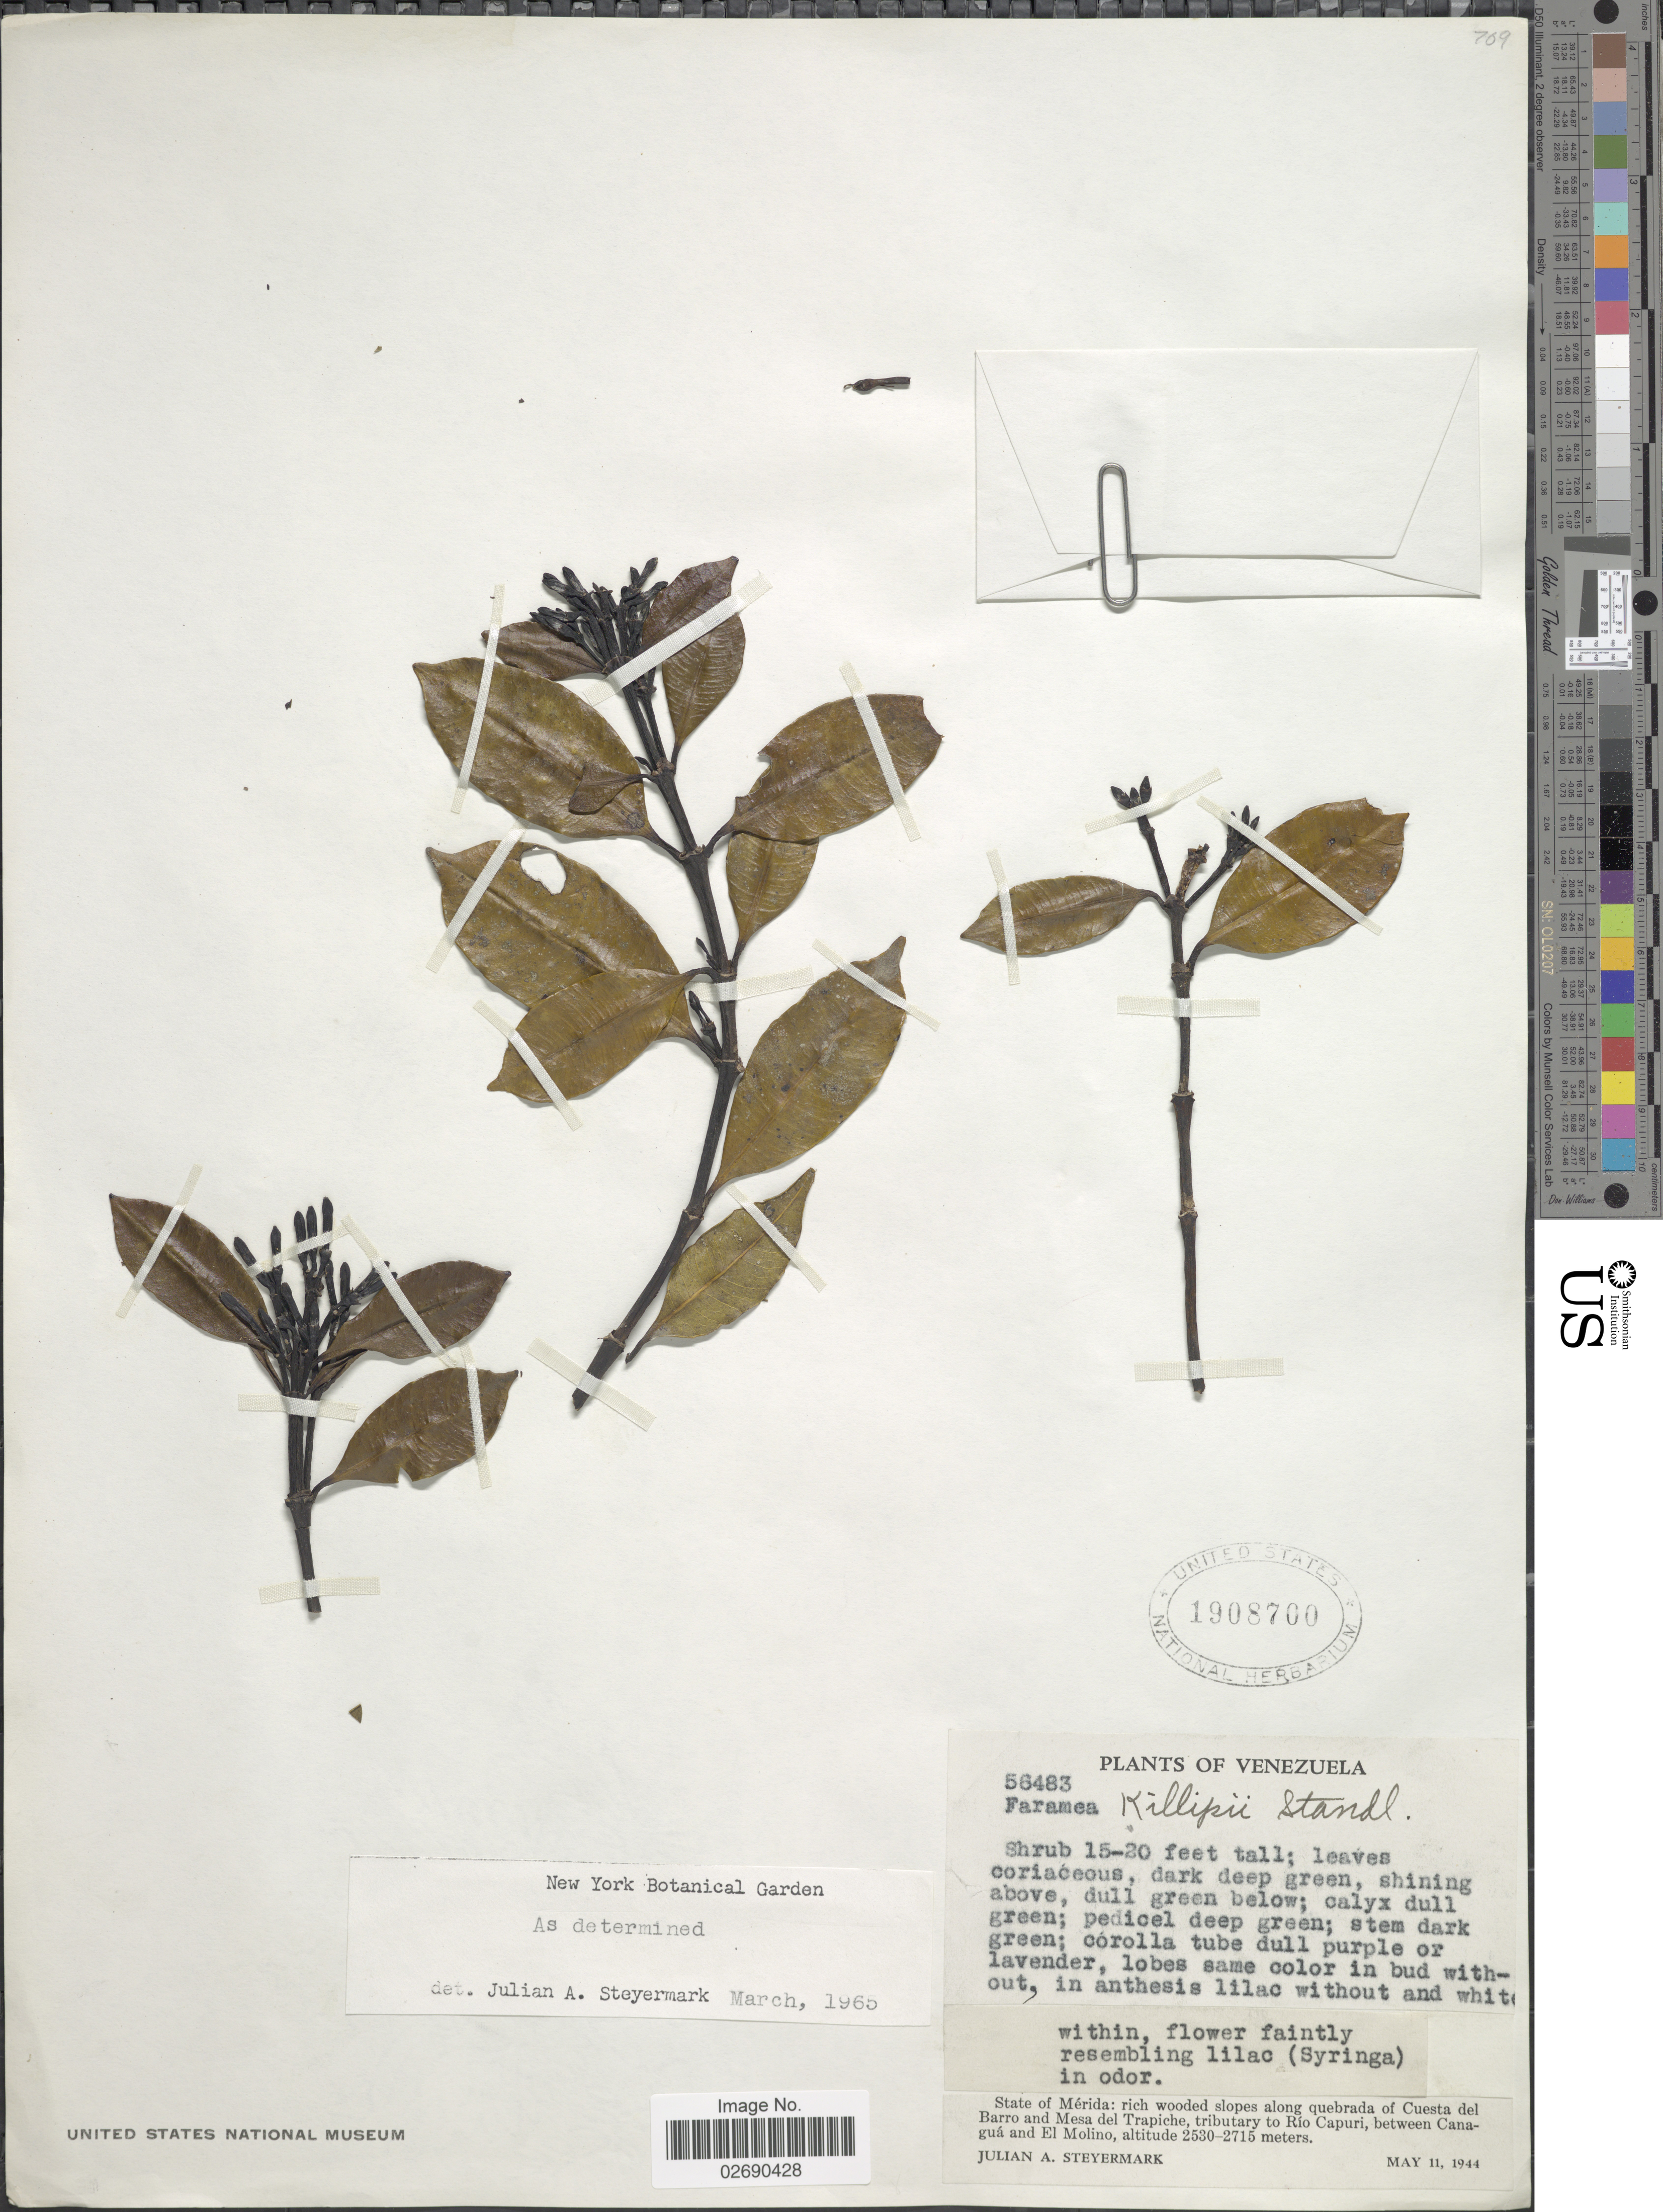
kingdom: Plantae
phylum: Tracheophyta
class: Magnoliopsida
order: Gentianales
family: Rubiaceae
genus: Faramea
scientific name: Faramea killipii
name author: Standl.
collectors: J. Steyermark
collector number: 56483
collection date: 1944-05-11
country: Venezuela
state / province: Mérida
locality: Rich wooded slopes along quebrada of Cuesta del Barro and Mesa del Trapiche, tributary to Río Capuri, between Canaguá and El Molino.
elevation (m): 2530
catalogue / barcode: US 1908700